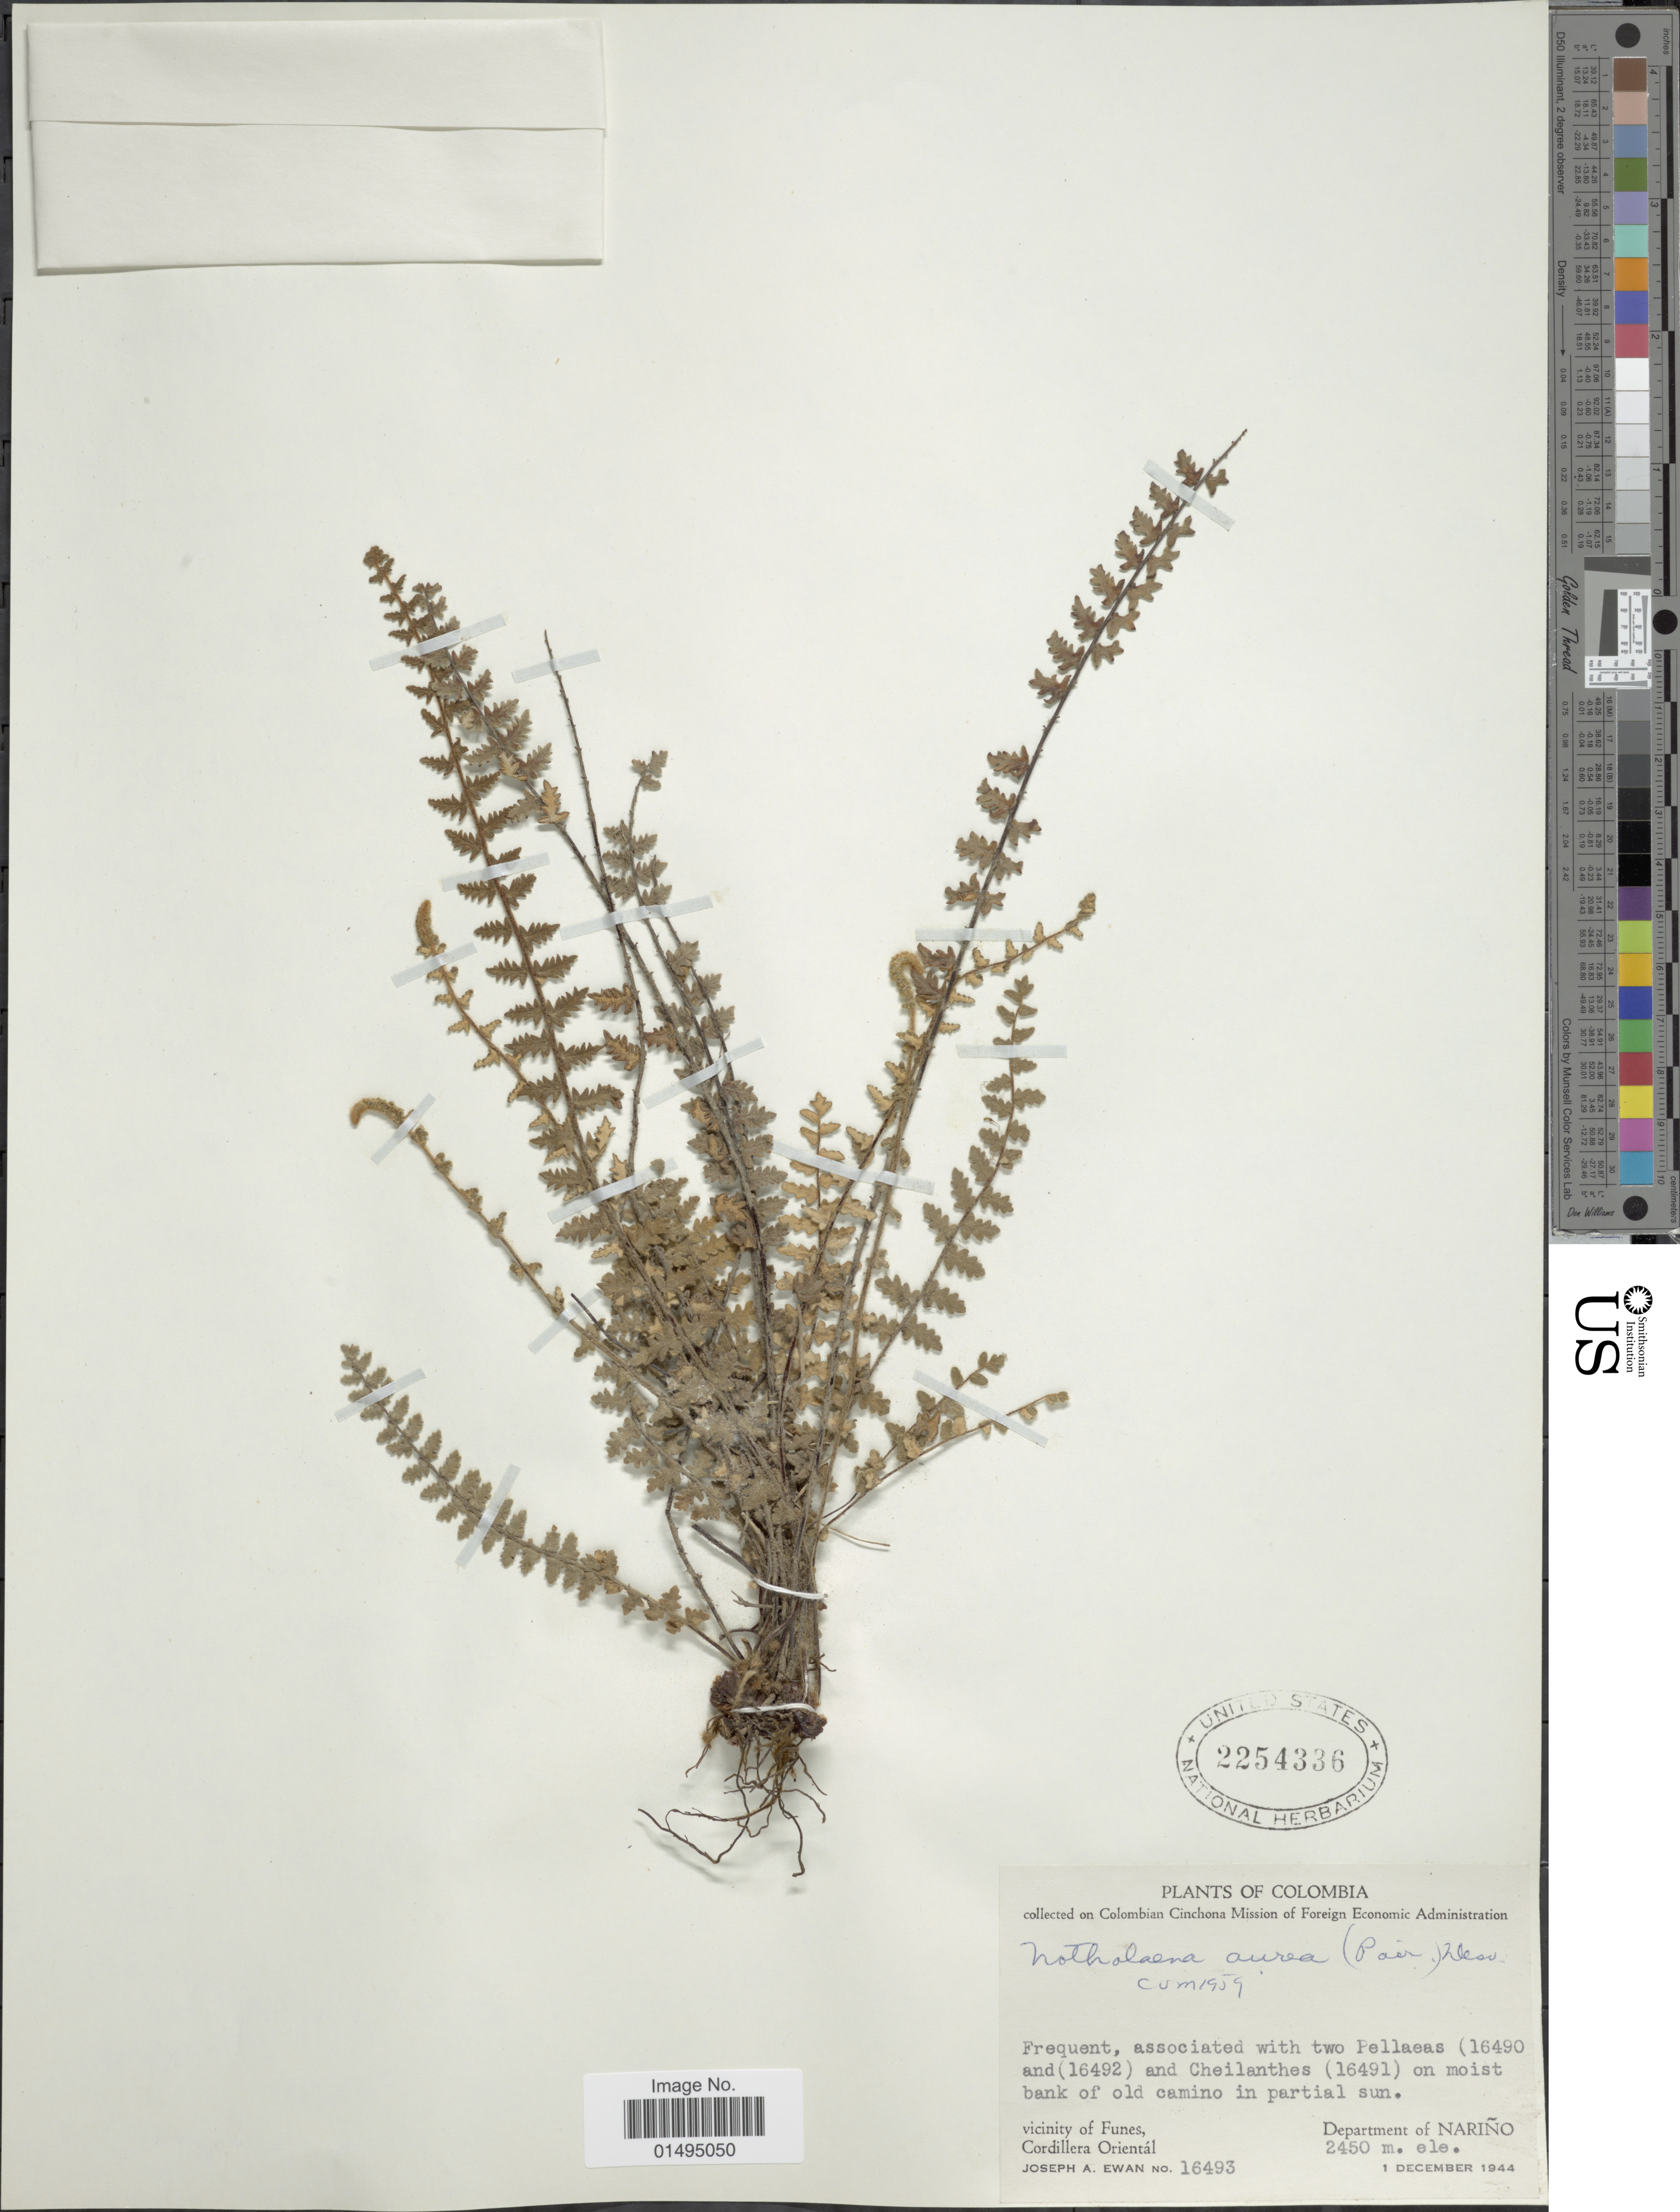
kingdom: Plantae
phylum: Tracheophyta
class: Polypodiopsida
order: Polypodiales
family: Pteridaceae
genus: Myriopteris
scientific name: Myriopteris aurea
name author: (Poir.) Grusz & Windham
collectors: J. A. Ewan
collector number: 16493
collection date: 1944-12-01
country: Colombia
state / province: Nariño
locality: On moist bank of old camino in partial sun, vicinity of funes, Cordillera Oriental, Department of Narino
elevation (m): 2450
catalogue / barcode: US 2254336